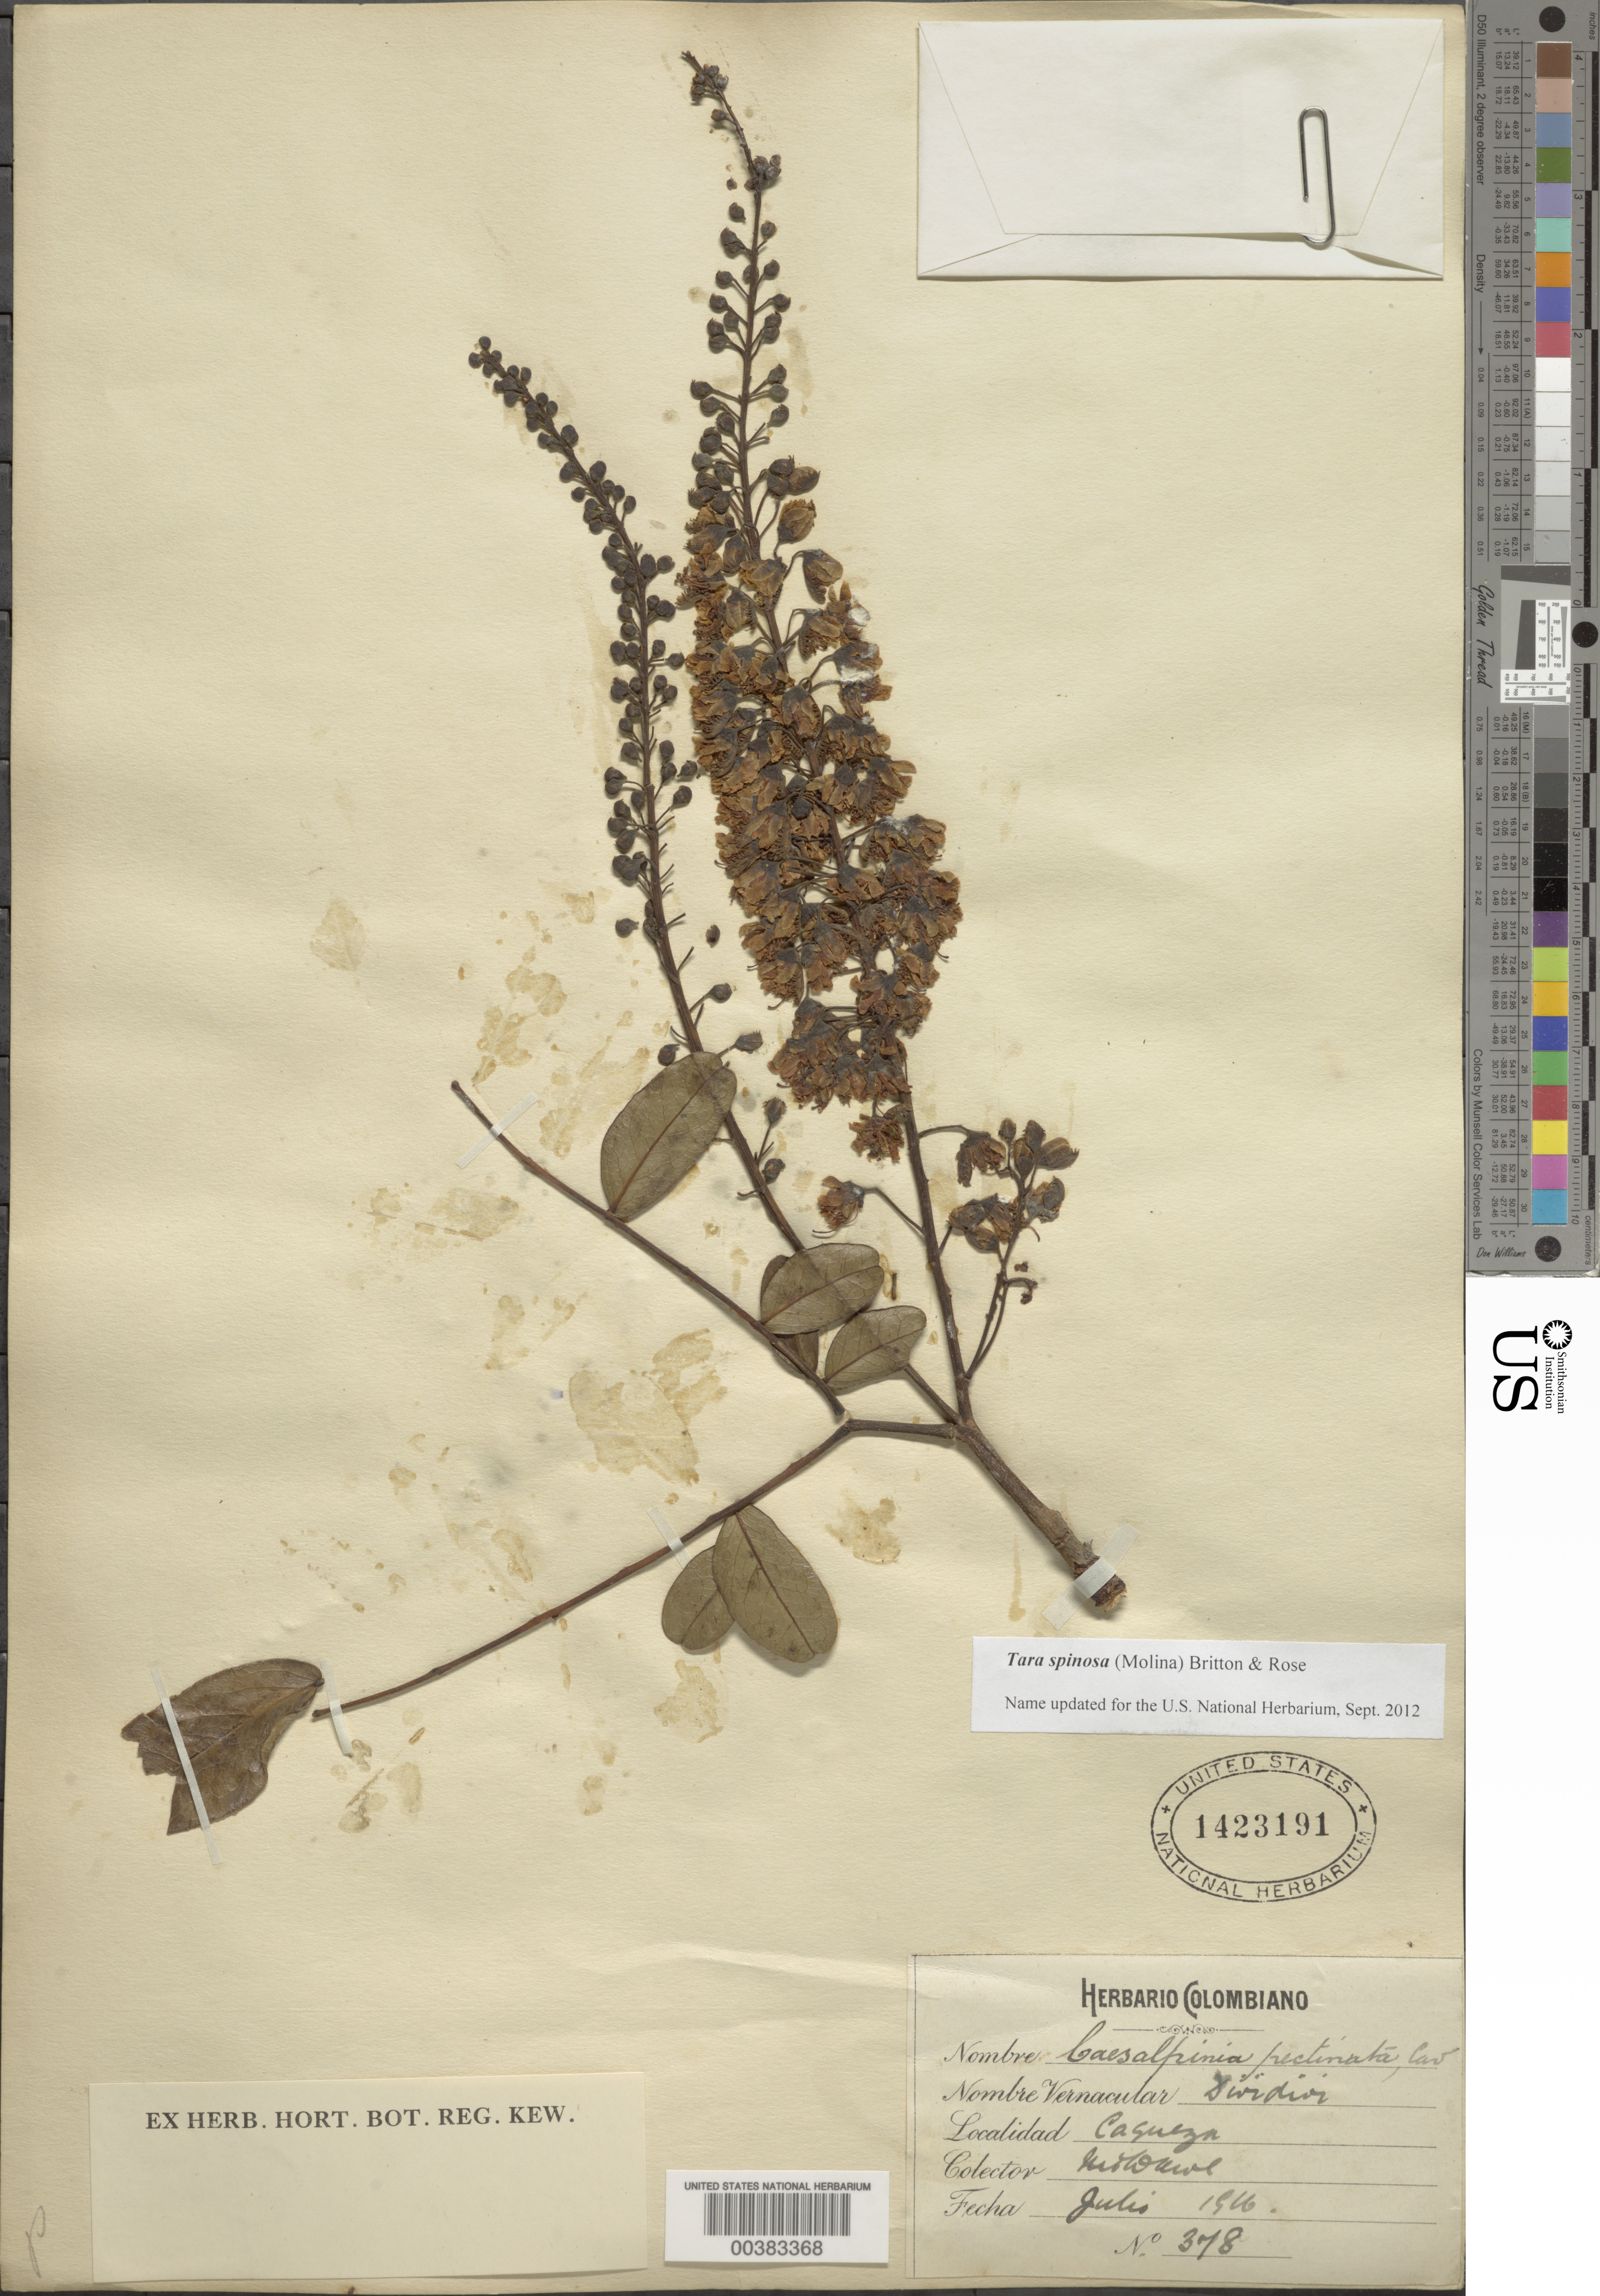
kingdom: Plantae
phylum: Tracheophyta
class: Magnoliopsida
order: Fabales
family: Fabaceae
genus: Tara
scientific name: Tara spinosa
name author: (Molina) Britton & Rose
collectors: M. T. Dawe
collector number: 378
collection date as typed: Jul 1916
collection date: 1916-07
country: Colombia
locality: Cagueza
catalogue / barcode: US 1423191